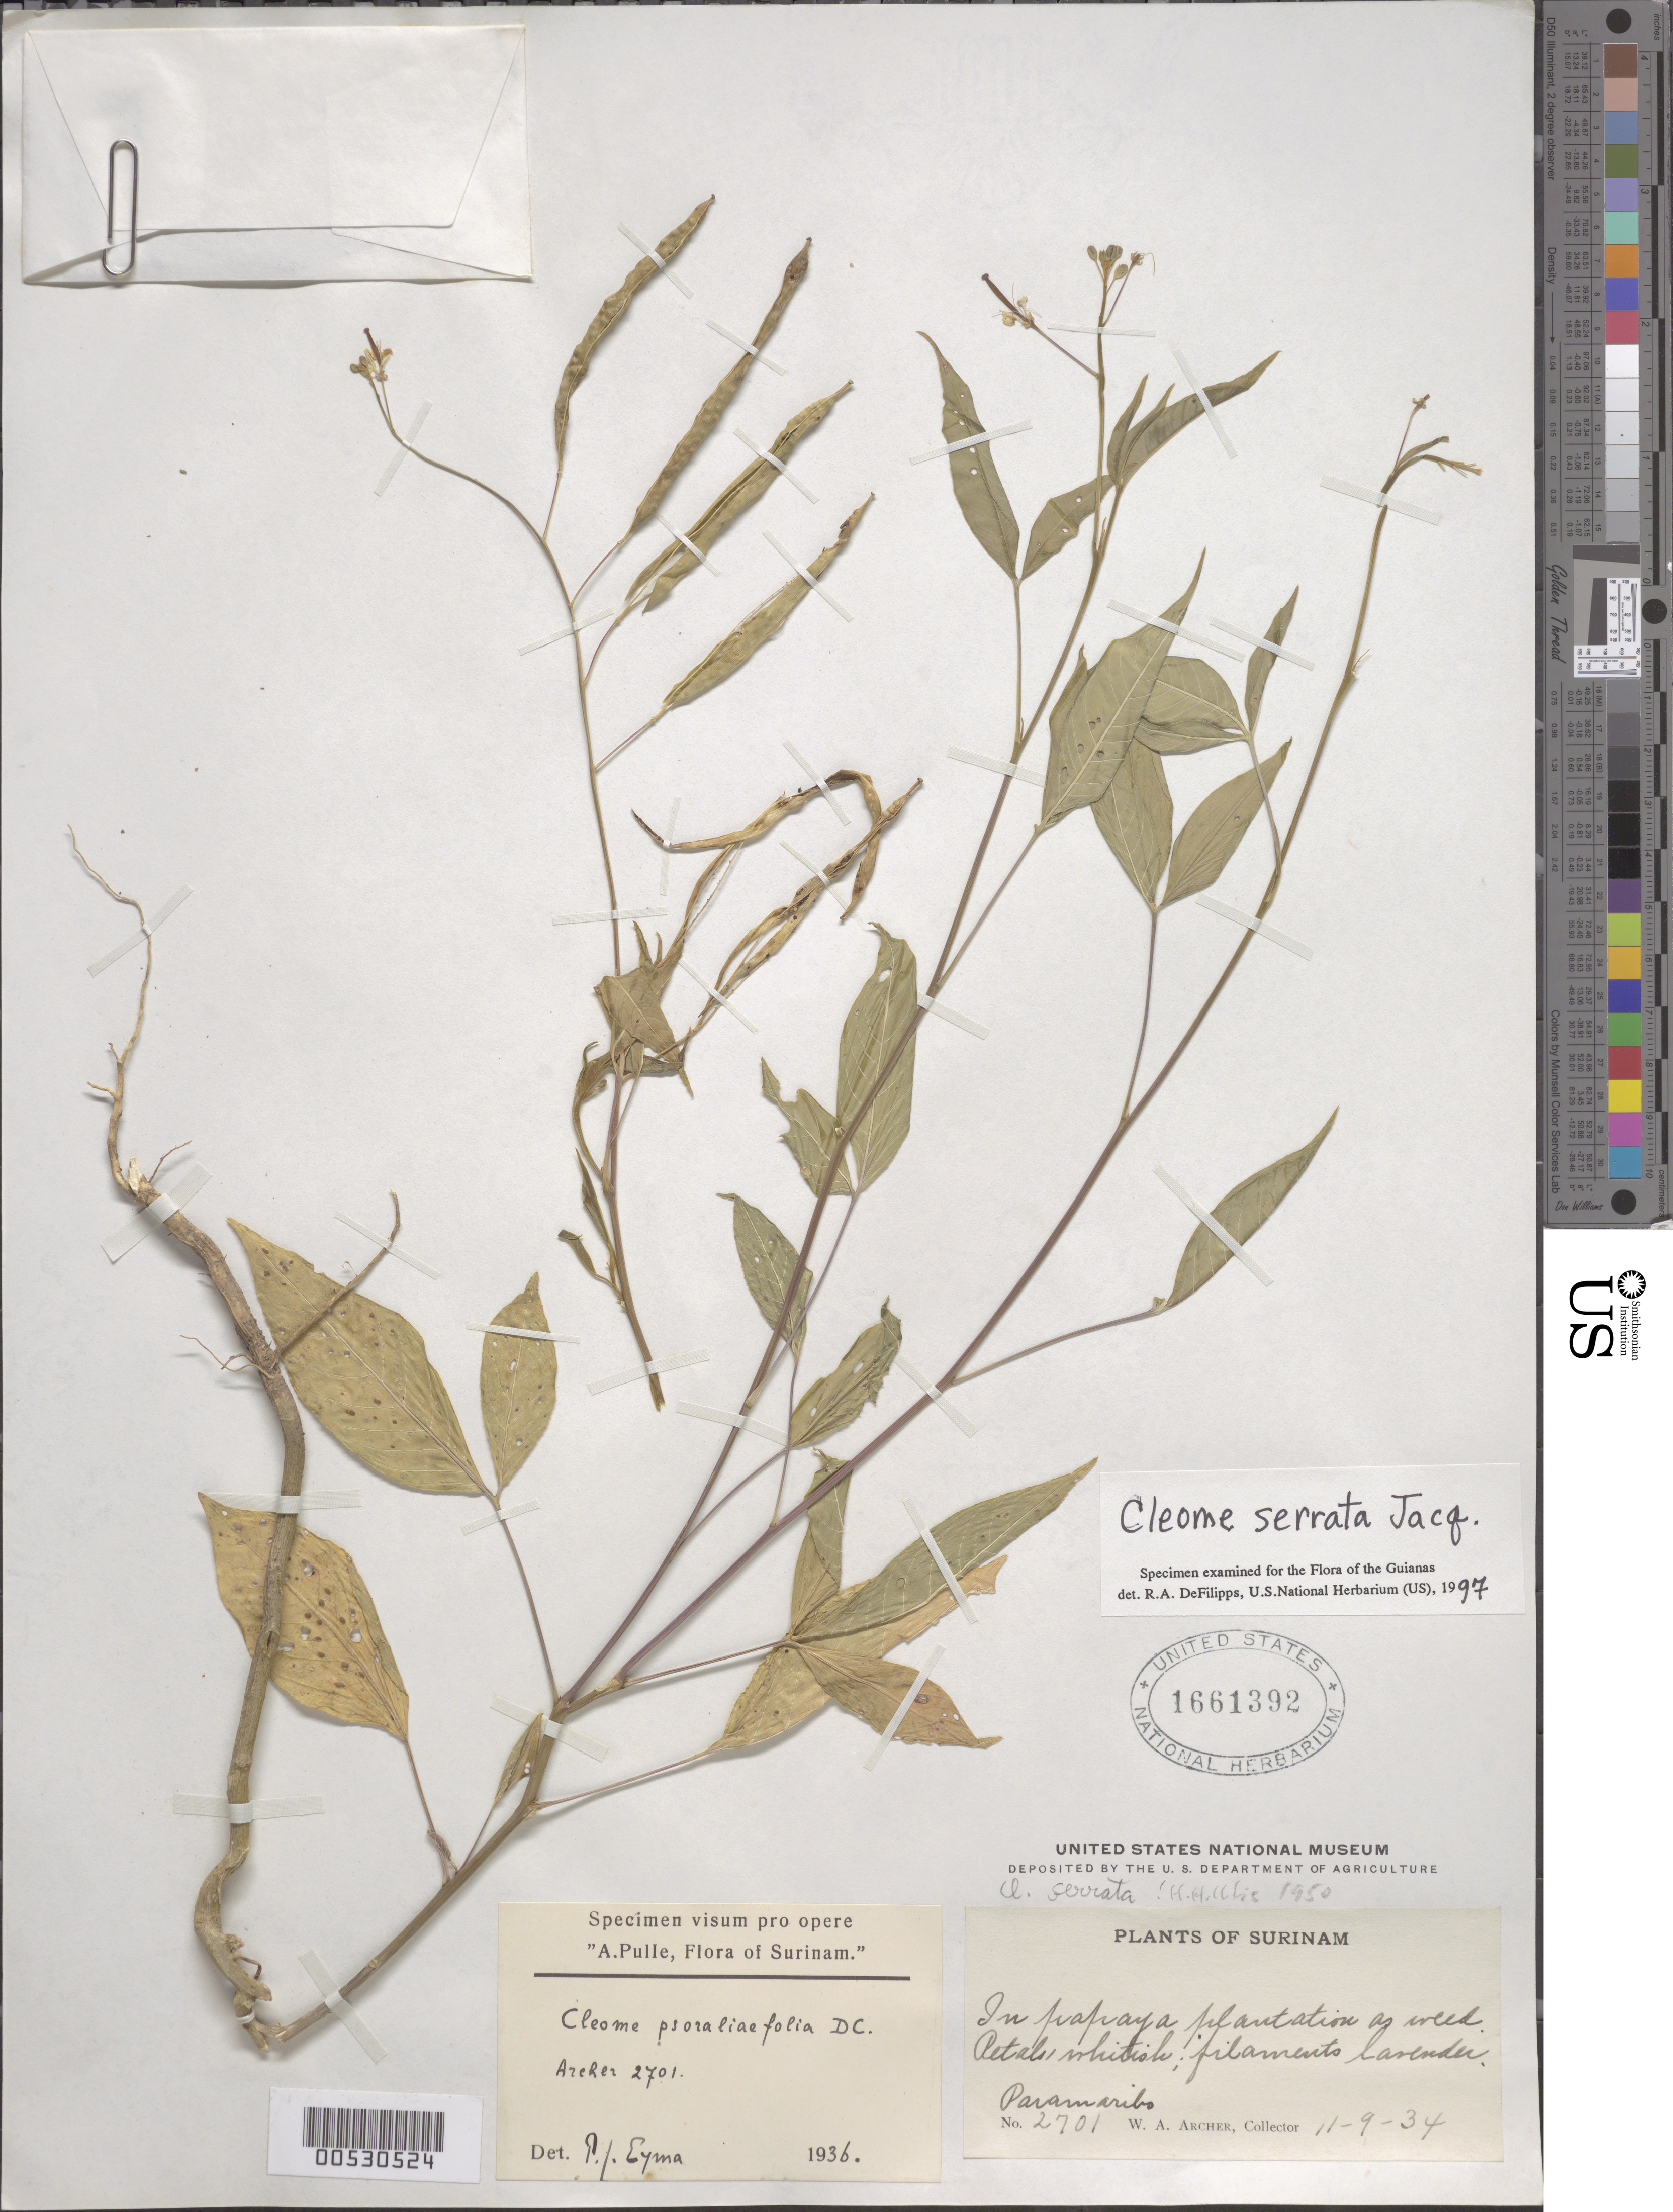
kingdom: Plantae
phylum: Tracheophyta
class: Magnoliopsida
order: Brassicales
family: Cleomaceae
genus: Cleoserrata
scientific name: Cleoserrata serrata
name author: (Jacq.) Iltis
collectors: W. A. Archer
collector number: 2701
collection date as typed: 11-Sep-34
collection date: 1934-09-11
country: Suriname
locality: Paramaribo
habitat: Weed in papaya plantation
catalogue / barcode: US 1661392